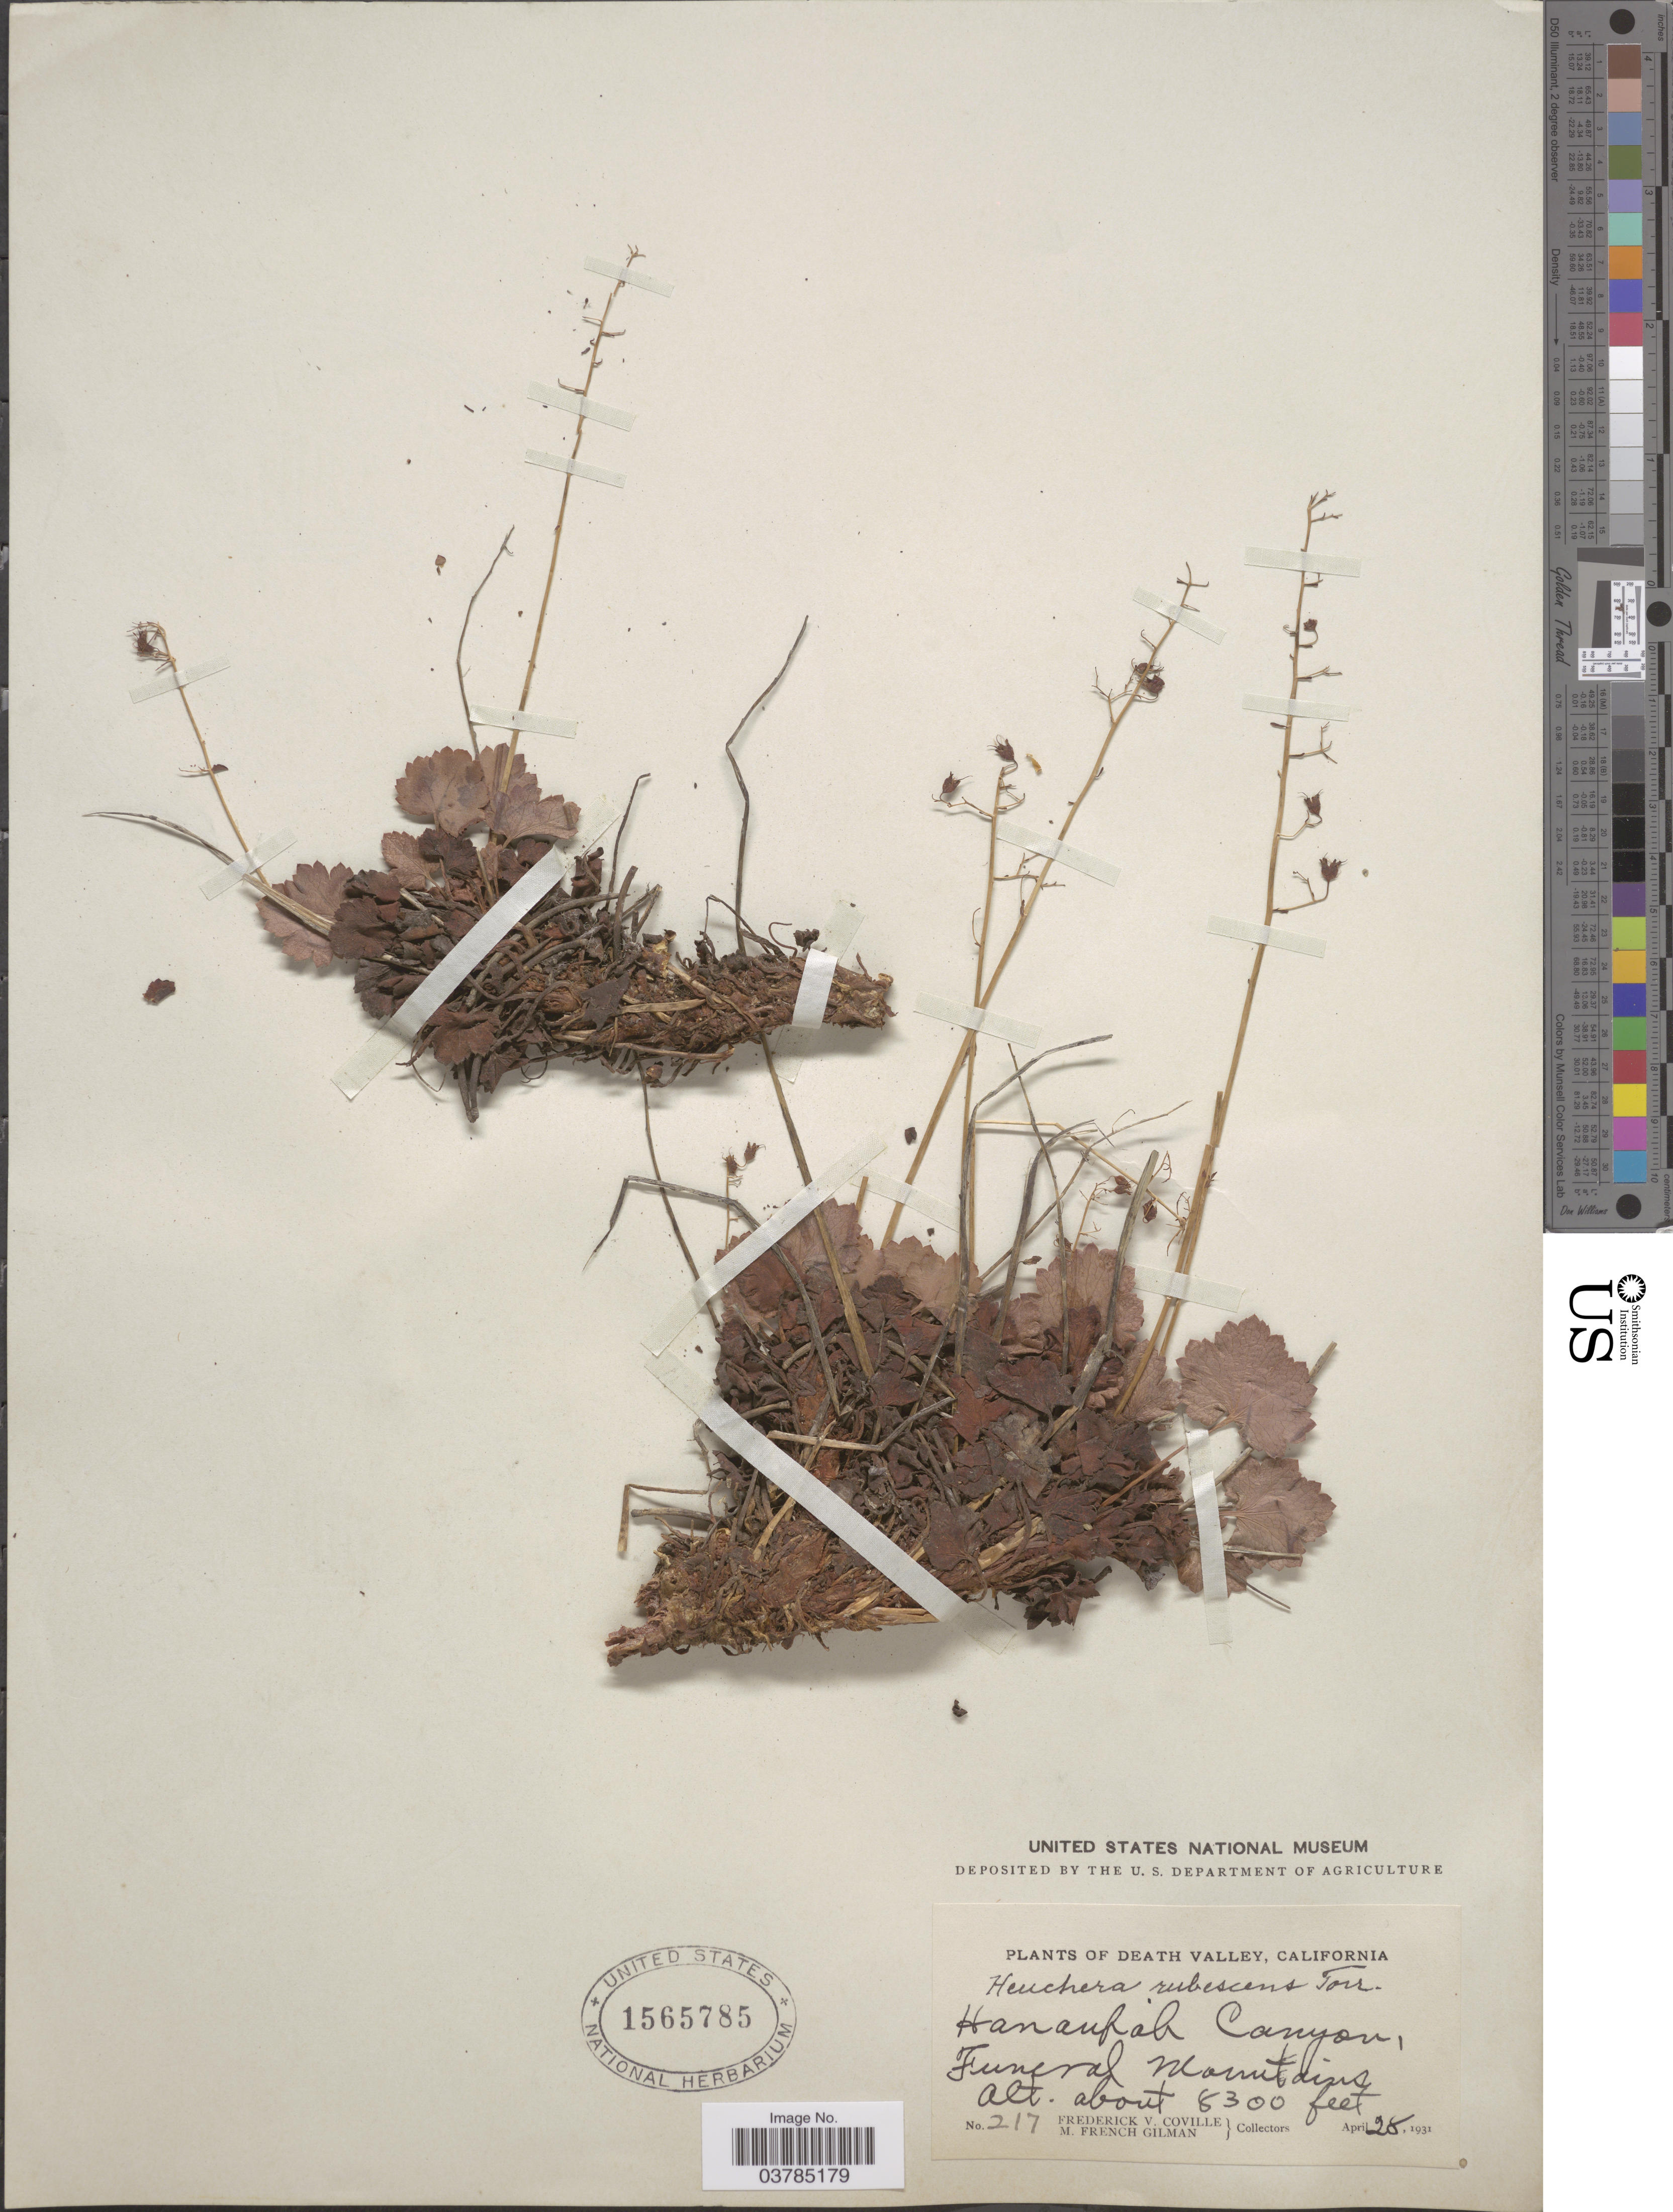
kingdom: Plantae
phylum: Tracheophyta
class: Magnoliopsida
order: Saxifragales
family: Saxifragaceae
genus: Heuchera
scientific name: Heuchera rubescens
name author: Torr.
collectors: F. V. Coville & M. F. Gilman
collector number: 217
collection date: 1931-04-28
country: United States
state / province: California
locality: Death Valley. Hanaupah Canyon, Funeral Mountains.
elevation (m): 2530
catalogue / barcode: US 1565785